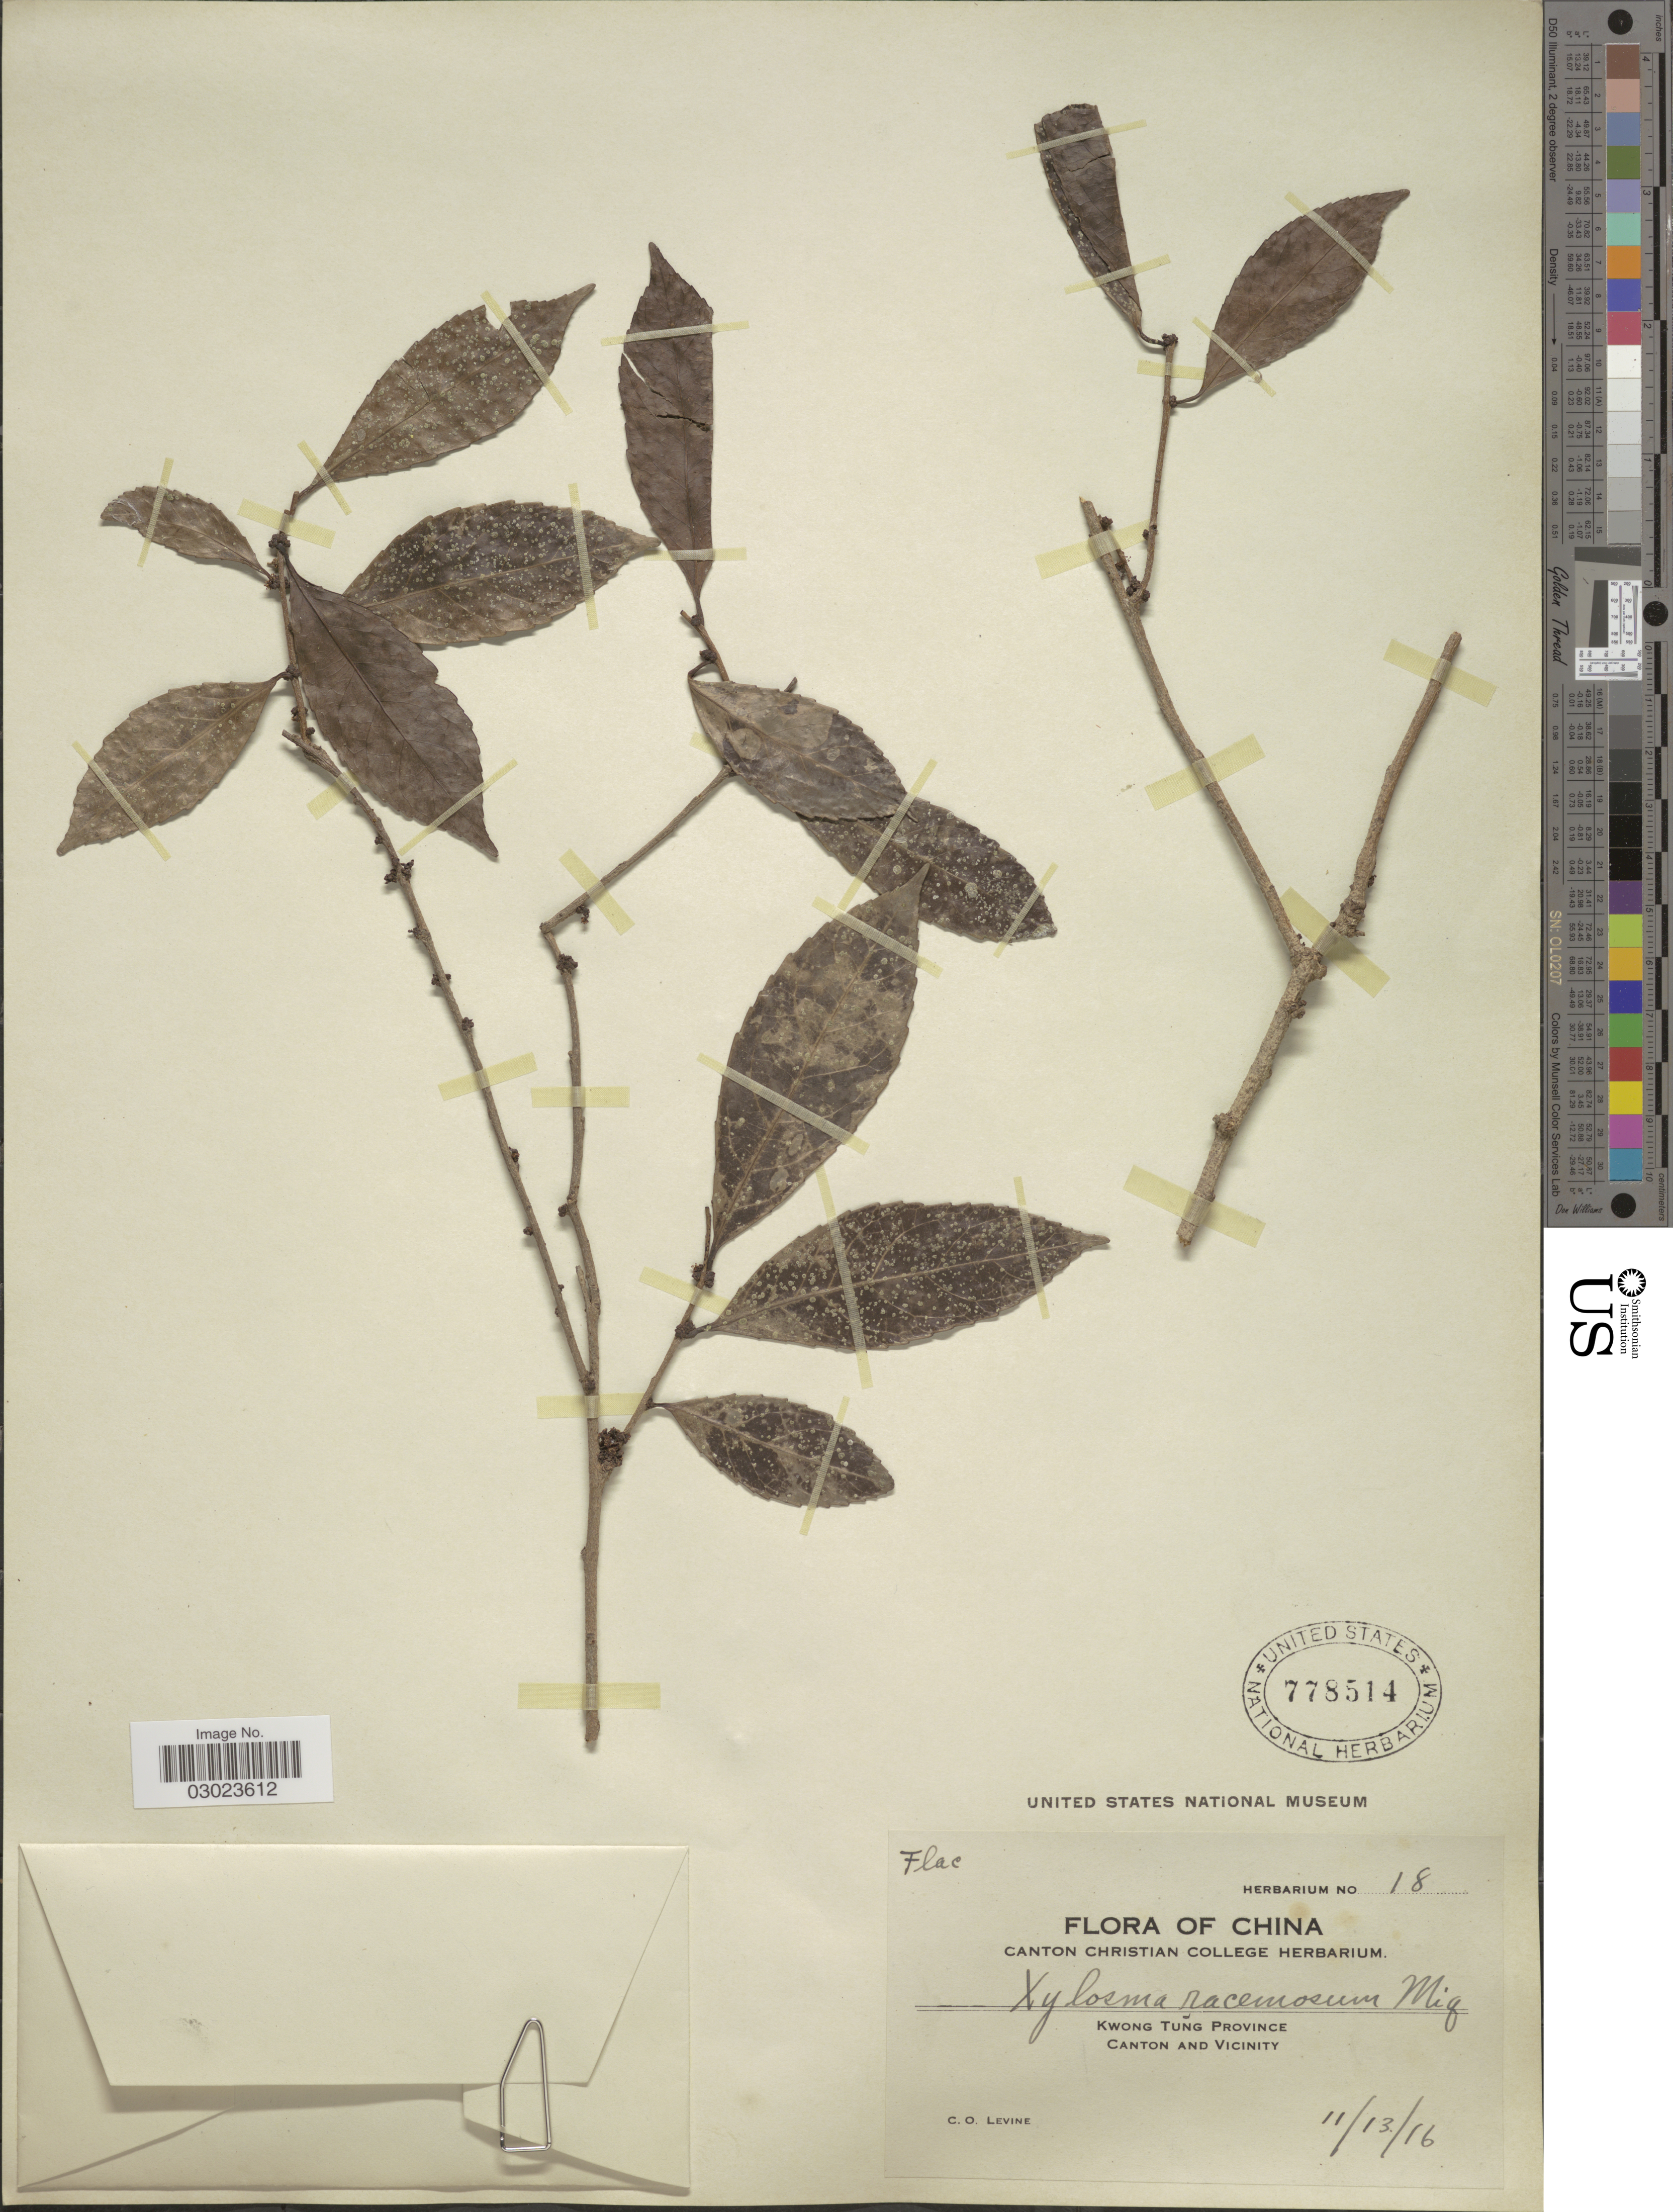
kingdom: Plantae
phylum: Tracheophyta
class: Magnoliopsida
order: Malpighiales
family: Salicaceae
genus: Xylosma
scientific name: Xylosma congesta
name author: (Lour.) Merr.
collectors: C. O. Levine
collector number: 18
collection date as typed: Transcribed d/m/y: 13/11/16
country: China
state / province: Guangdong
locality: Kwong Tung Province, Canton and Vicinity.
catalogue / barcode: US 778514